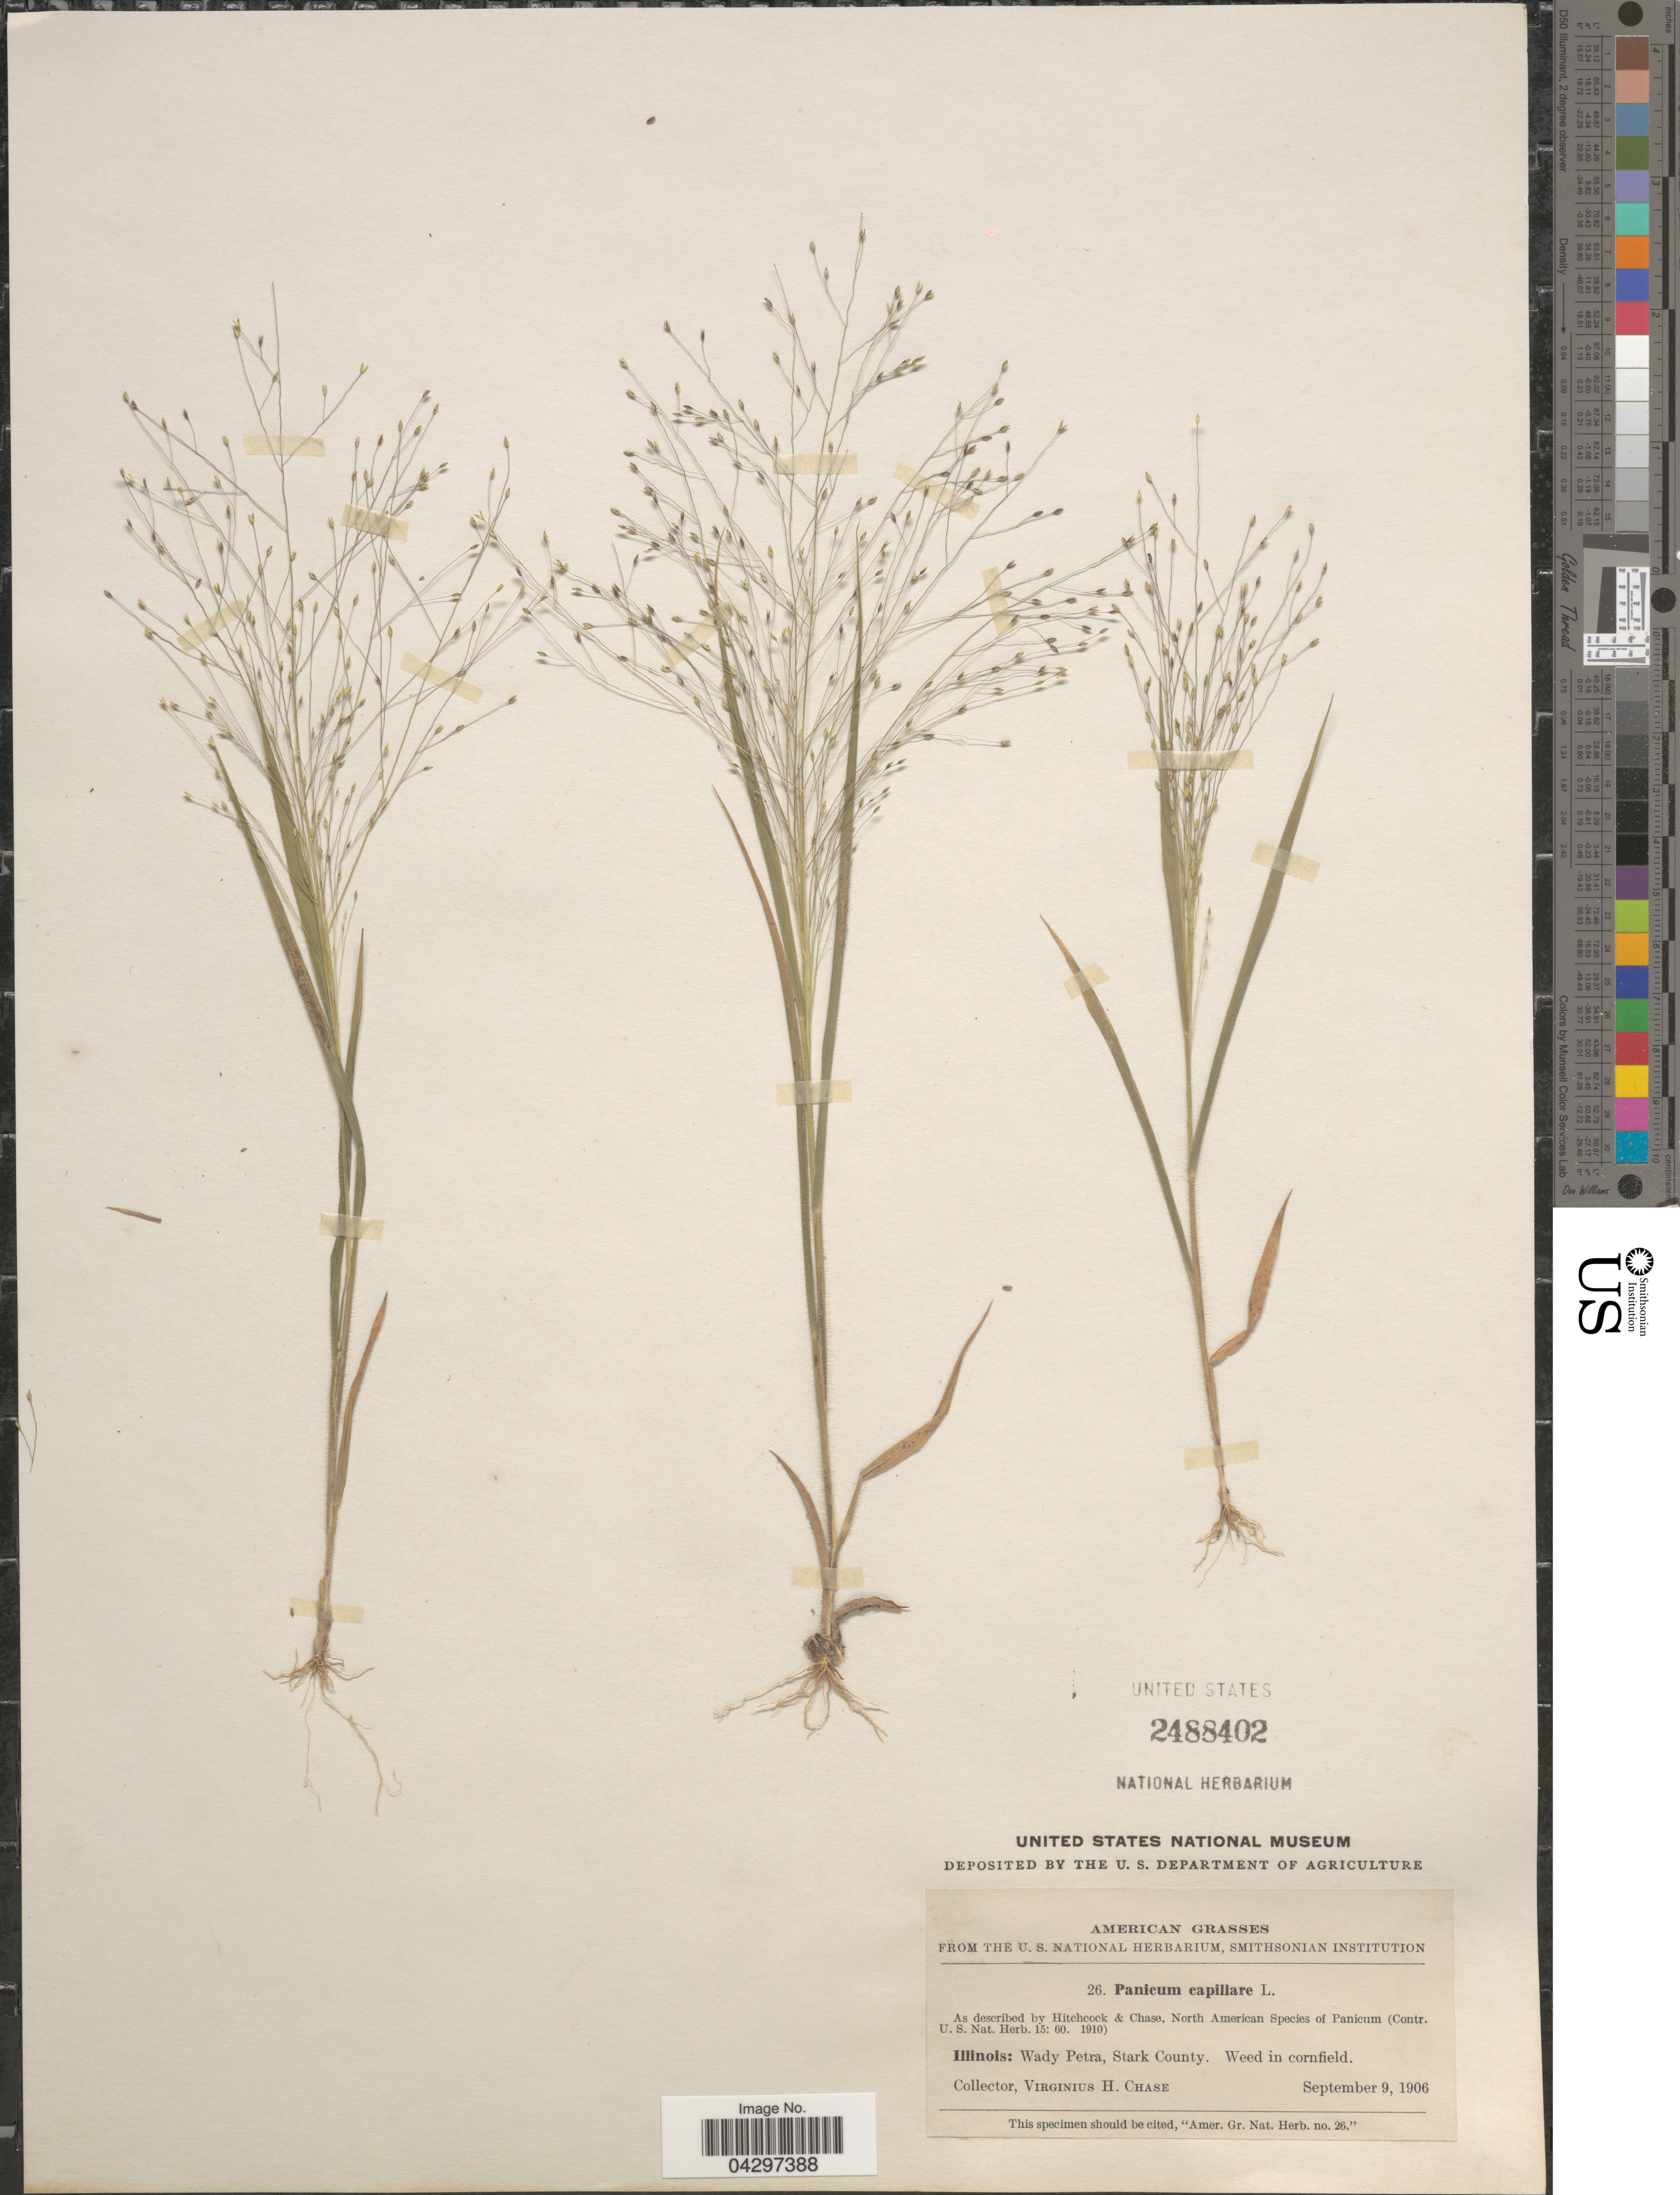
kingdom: Plantae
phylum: Tracheophyta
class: Liliopsida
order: Poales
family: Poaceae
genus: Panicum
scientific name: Panicum capillare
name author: L.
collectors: V. H. Chase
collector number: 26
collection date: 1906-09-09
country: United States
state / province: Illinois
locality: Wady Petra, Stark County.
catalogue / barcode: US 2488402